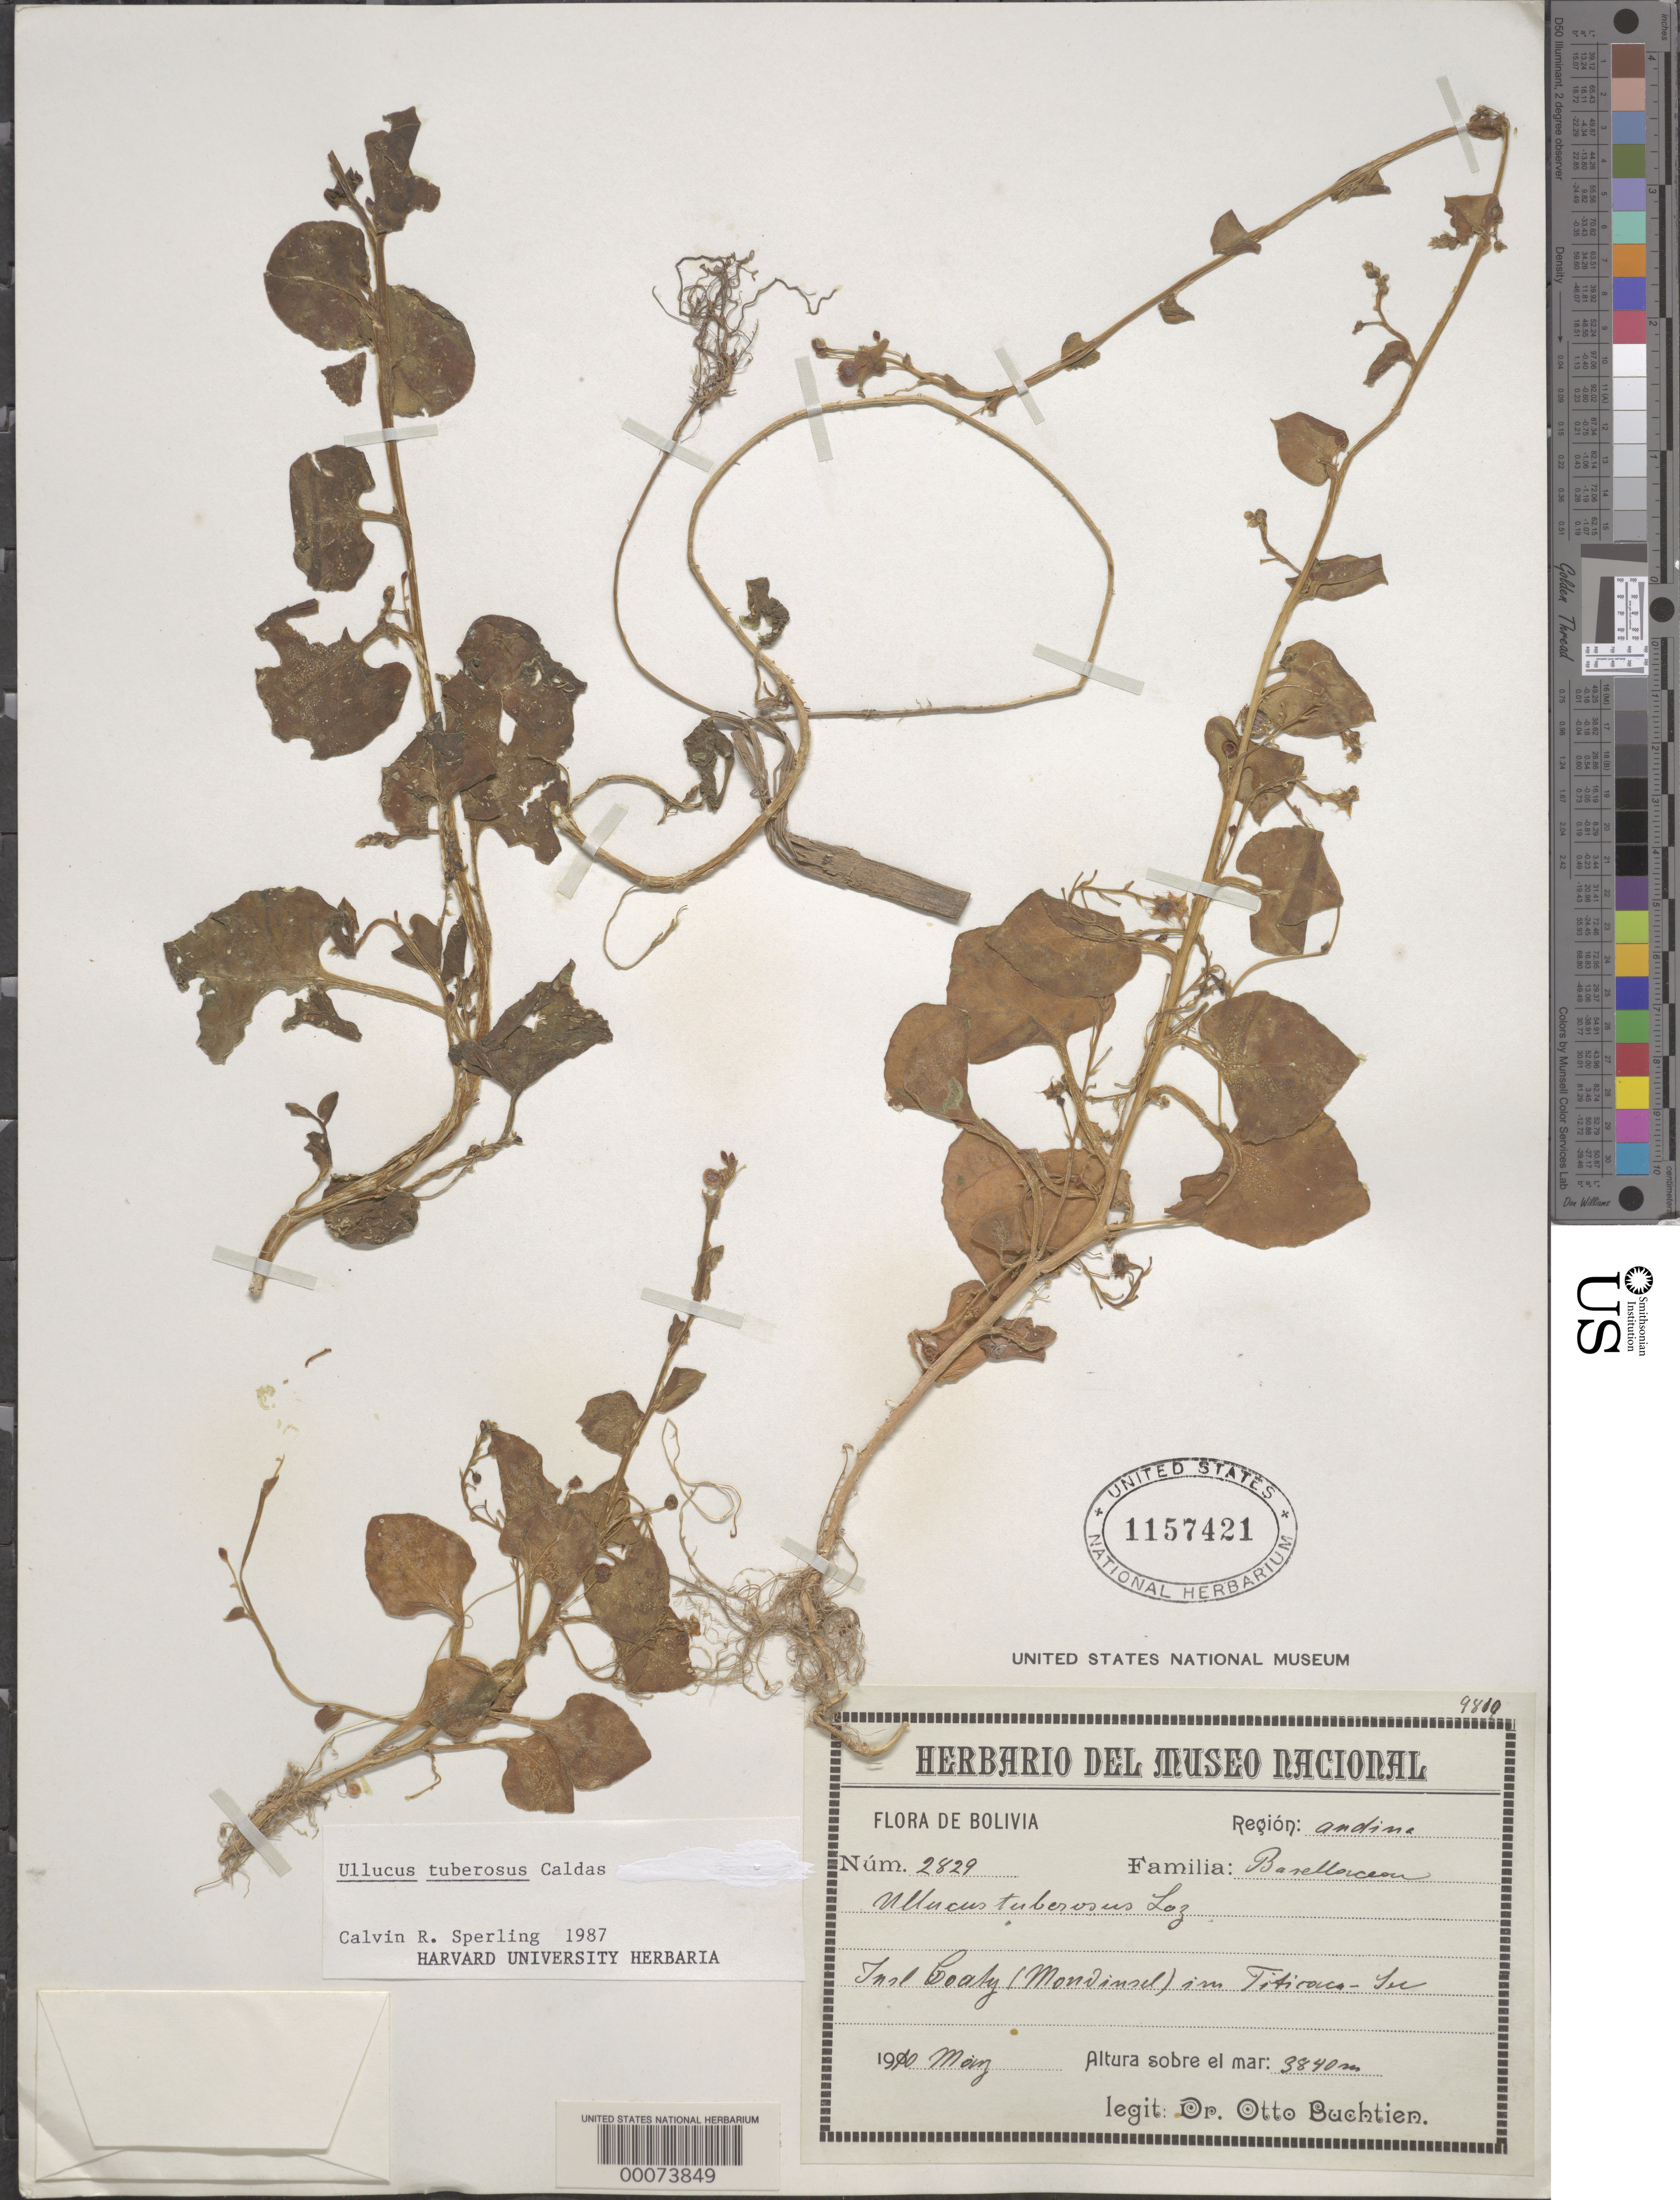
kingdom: Plantae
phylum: Tracheophyta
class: Magnoliopsida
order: Caryophyllales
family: Basellaceae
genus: Ullucus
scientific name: Ullucus tuberosus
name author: Caldas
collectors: O. Buchtien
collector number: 2829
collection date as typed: May 1900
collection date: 1900-05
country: Bolivia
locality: Mapiri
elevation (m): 3840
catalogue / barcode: US 1157421